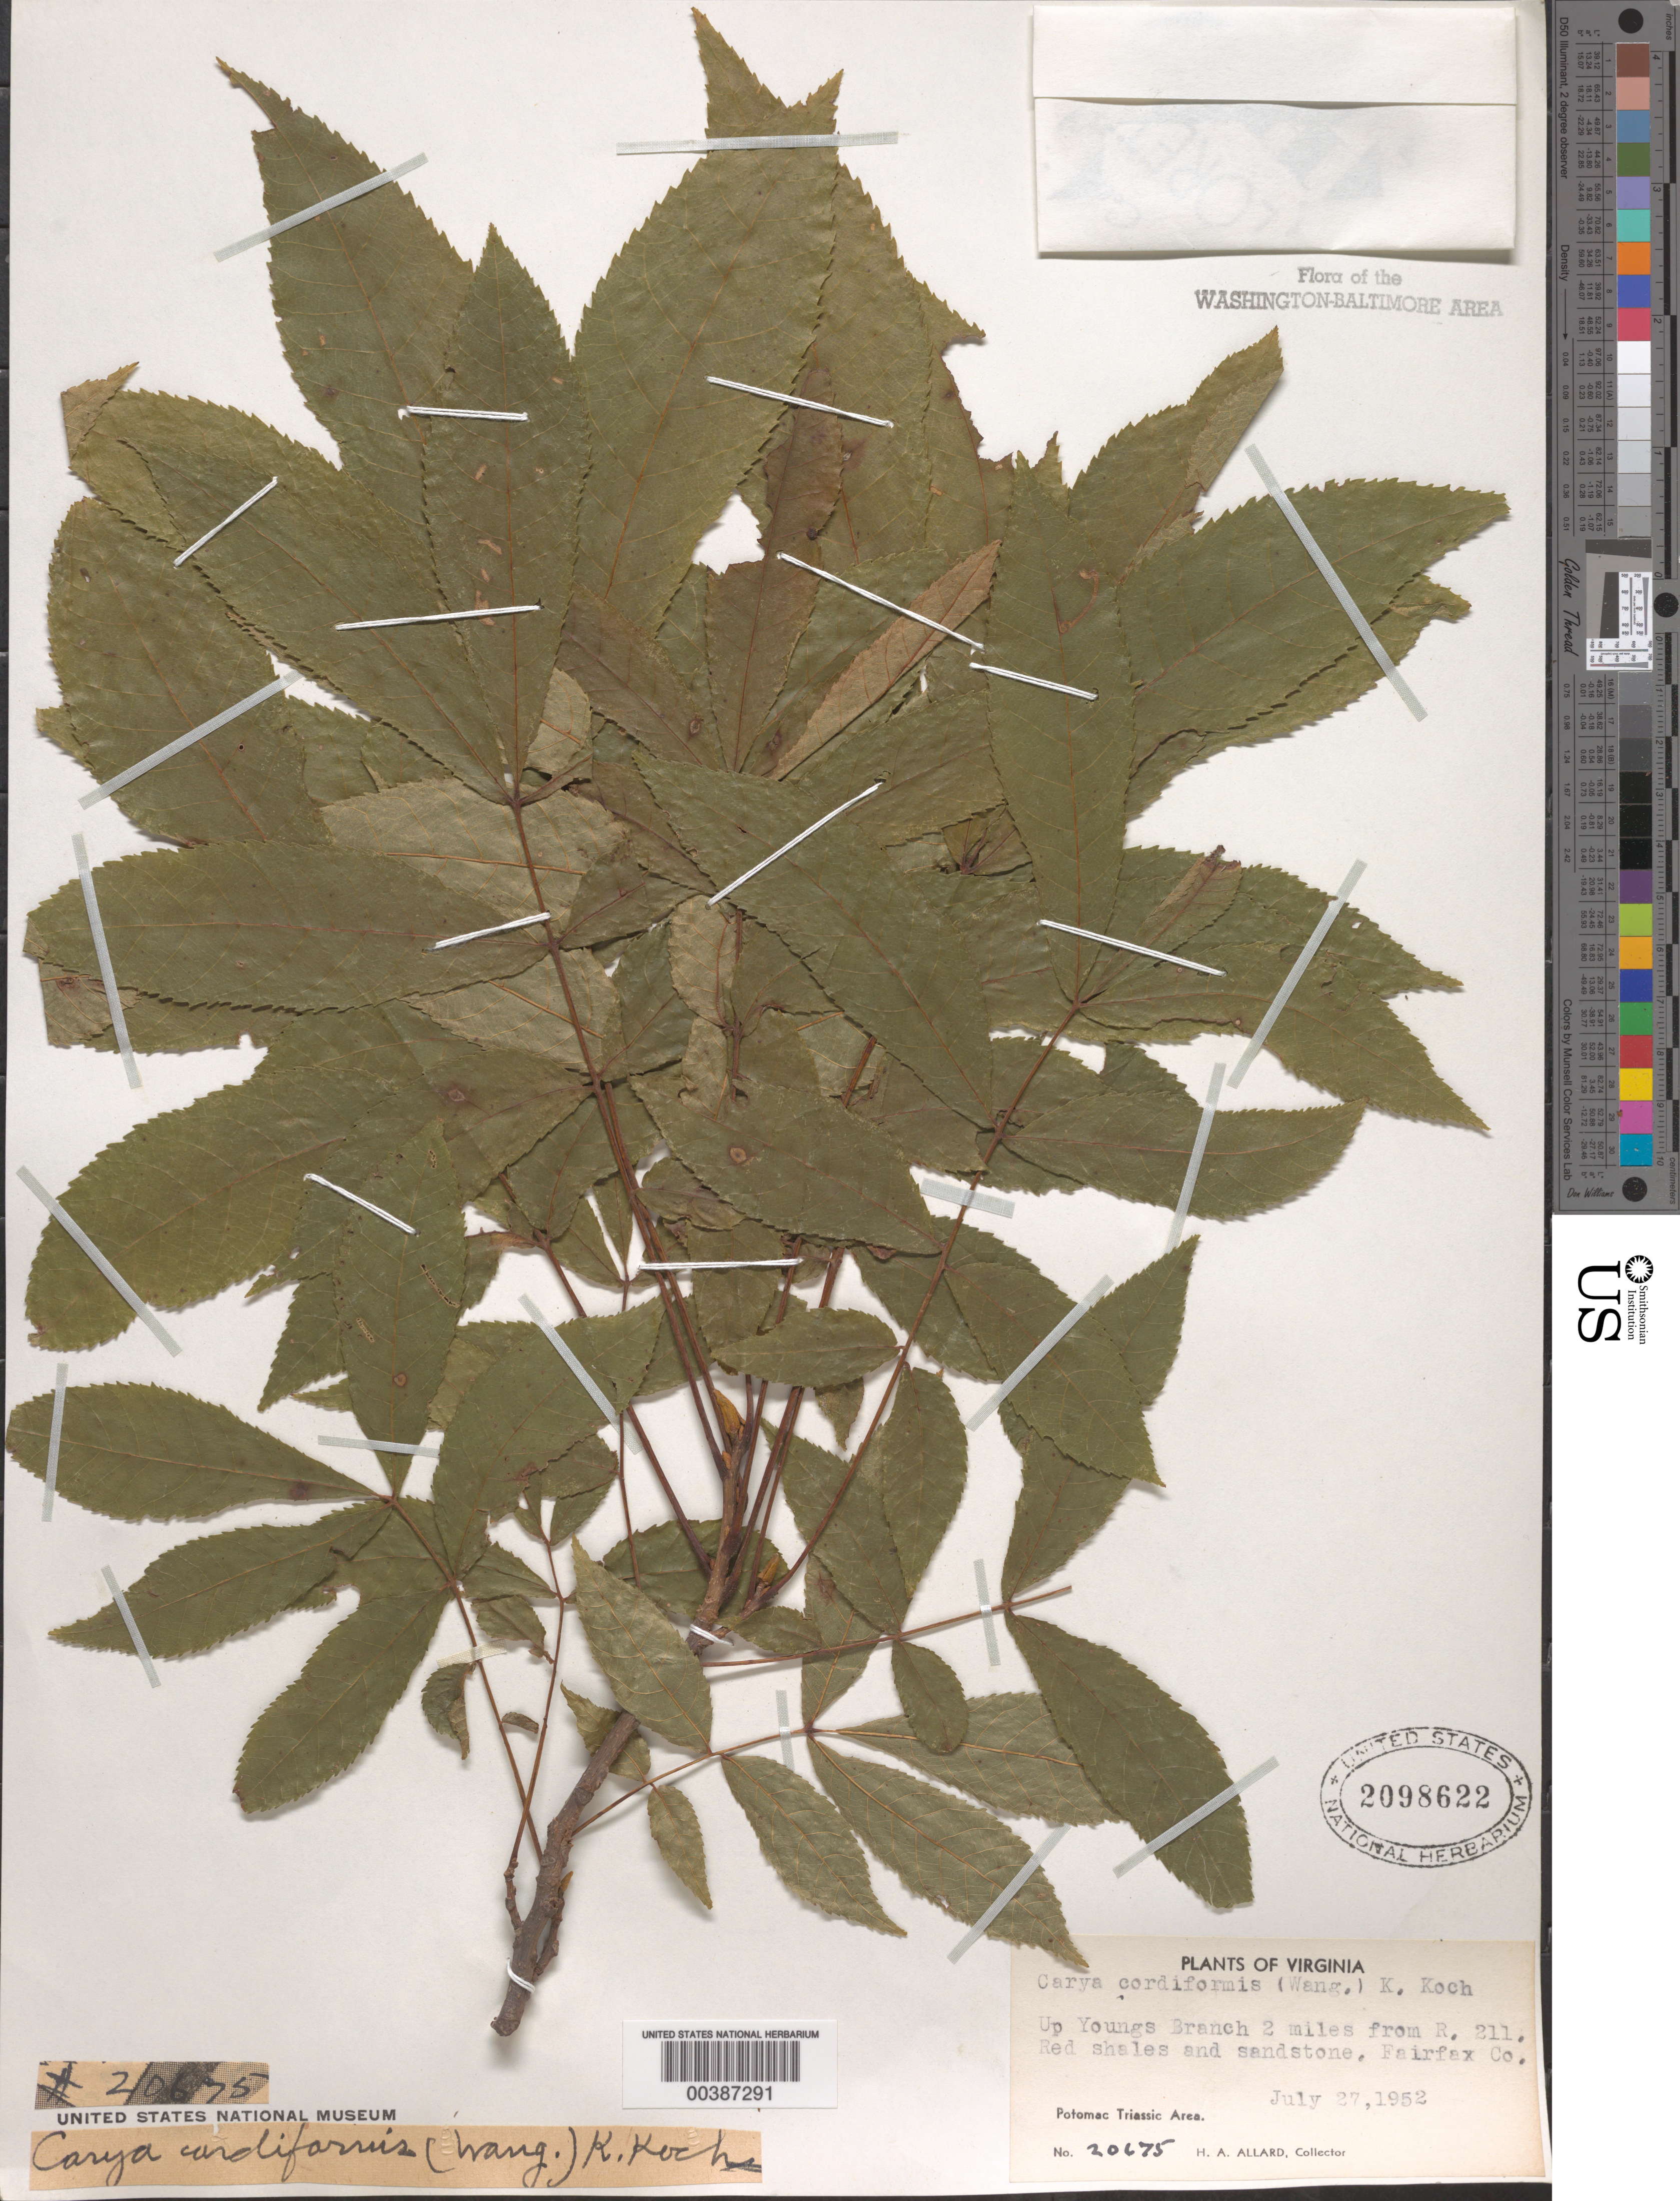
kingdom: Plantae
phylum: Tracheophyta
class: Magnoliopsida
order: Fagales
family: Juglandaceae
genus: Carya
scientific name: Carya cordiformis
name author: (Wangenh.) K. Koch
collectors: H. A. Allard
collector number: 20675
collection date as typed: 27 Jul 1952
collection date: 1952-07-27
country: United States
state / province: Virginia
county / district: Fairfax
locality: Upstream from Route 211 on Youngs Branch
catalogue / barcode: US 2098622